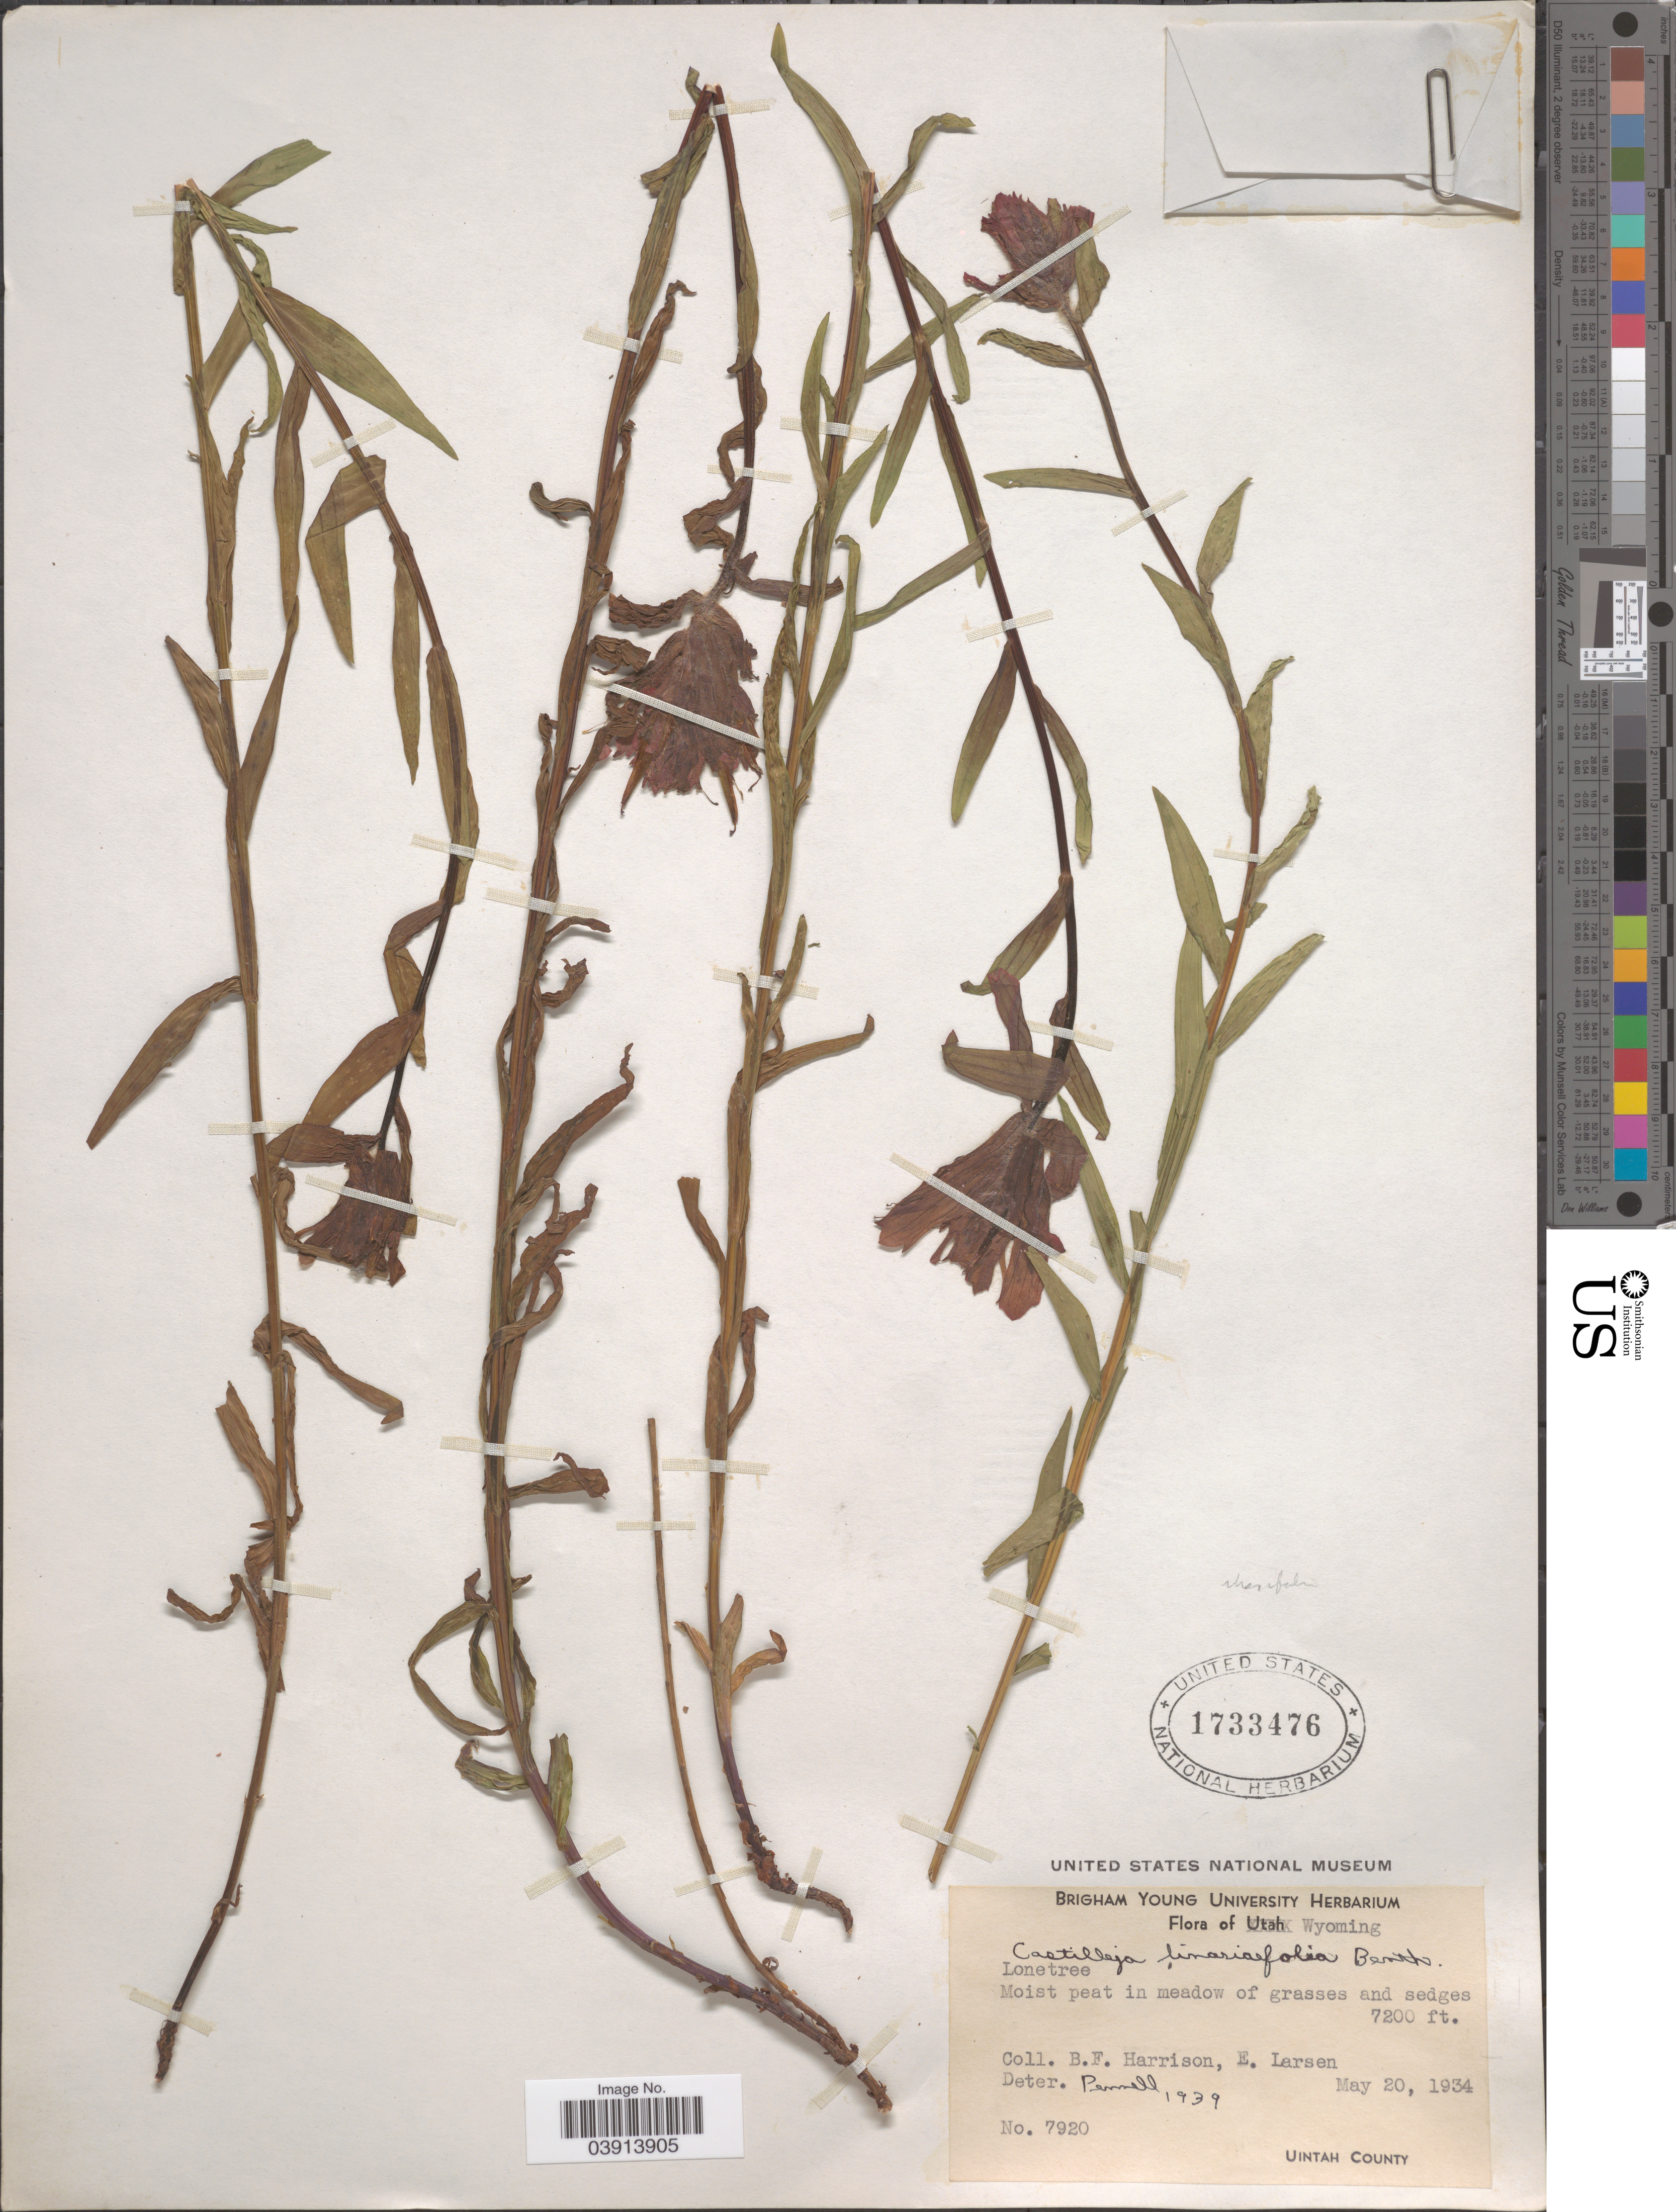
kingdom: Plantae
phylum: Tracheophyta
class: Magnoliopsida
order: Lamiales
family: Orobanchaceae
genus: Castilleja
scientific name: Castilleja rhexiifolia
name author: Rydb.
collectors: B. F. Harrison & E. Larsen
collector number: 7920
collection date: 1934-05-20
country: United States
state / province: Wyoming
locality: Lonetree, Uintah County.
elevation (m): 2195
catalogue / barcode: US 1733476